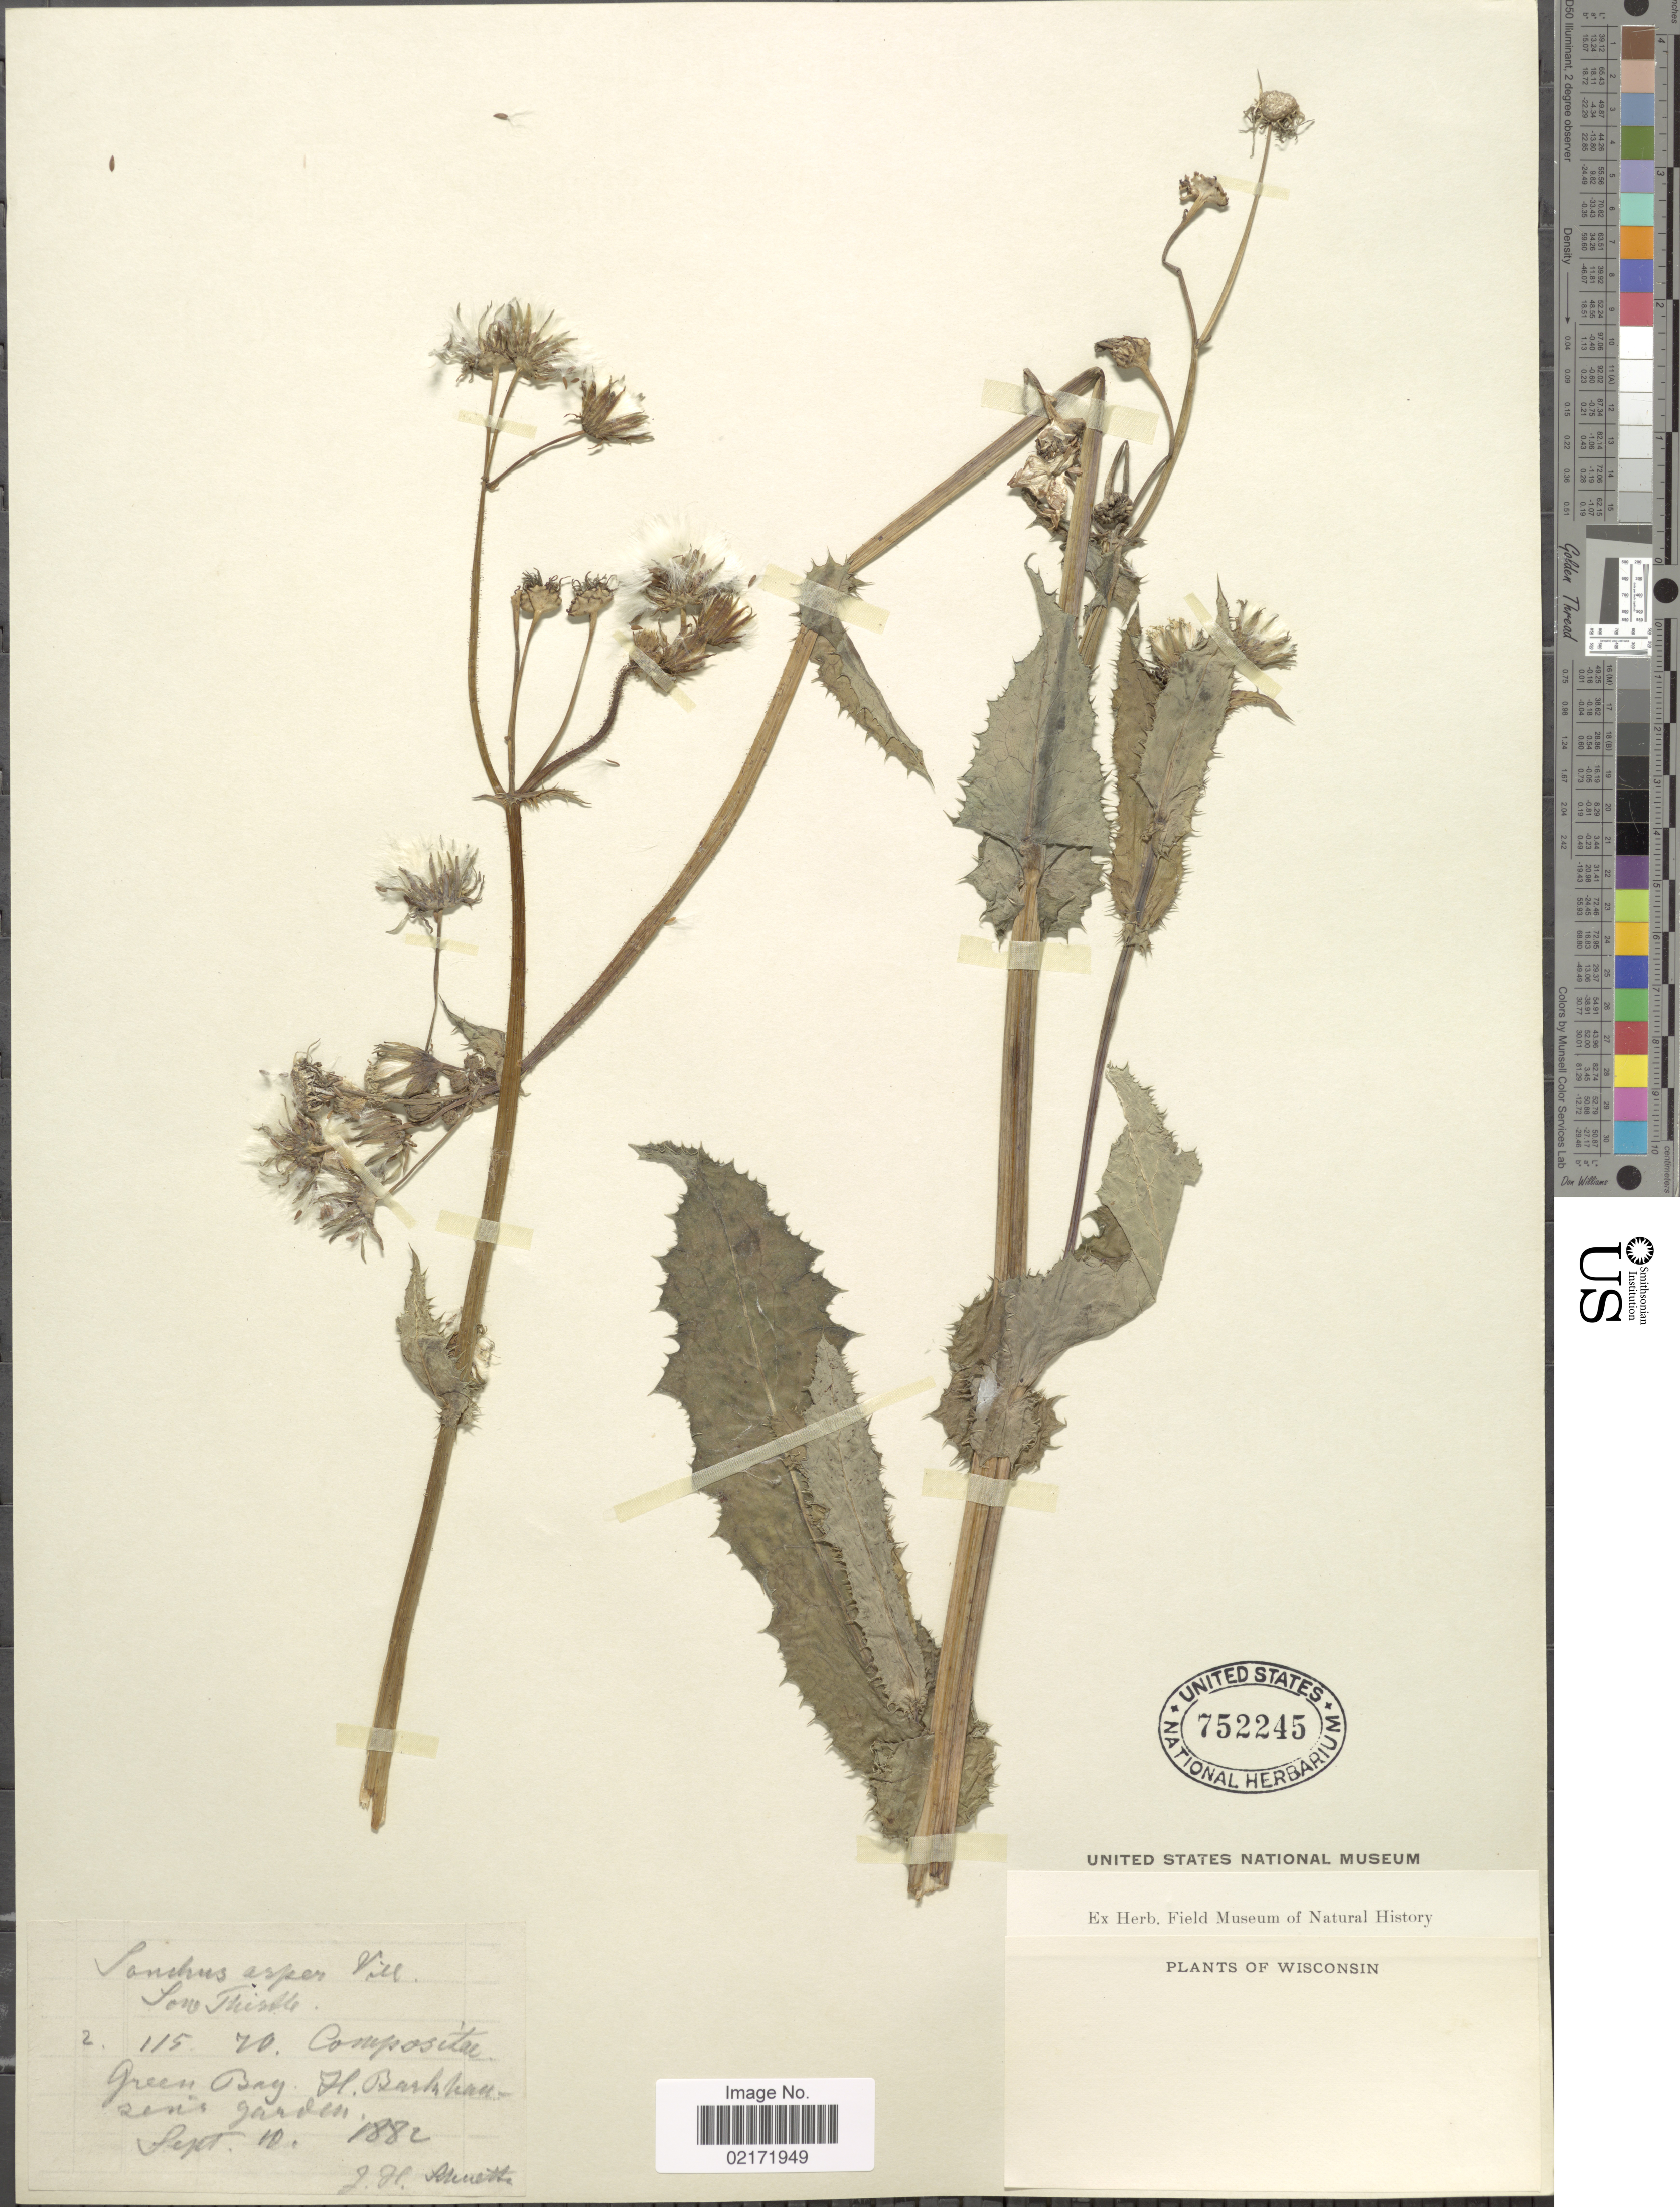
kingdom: Plantae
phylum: Tracheophyta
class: Magnoliopsida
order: Asterales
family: Asteraceae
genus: Sonchus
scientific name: Sonchus asper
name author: (L.) Hill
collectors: J. Almetta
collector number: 2.115.70?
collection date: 1882-09-10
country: United States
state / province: Wisconsin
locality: Green Bay, H. Barkhausen's garden.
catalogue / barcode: US 752245